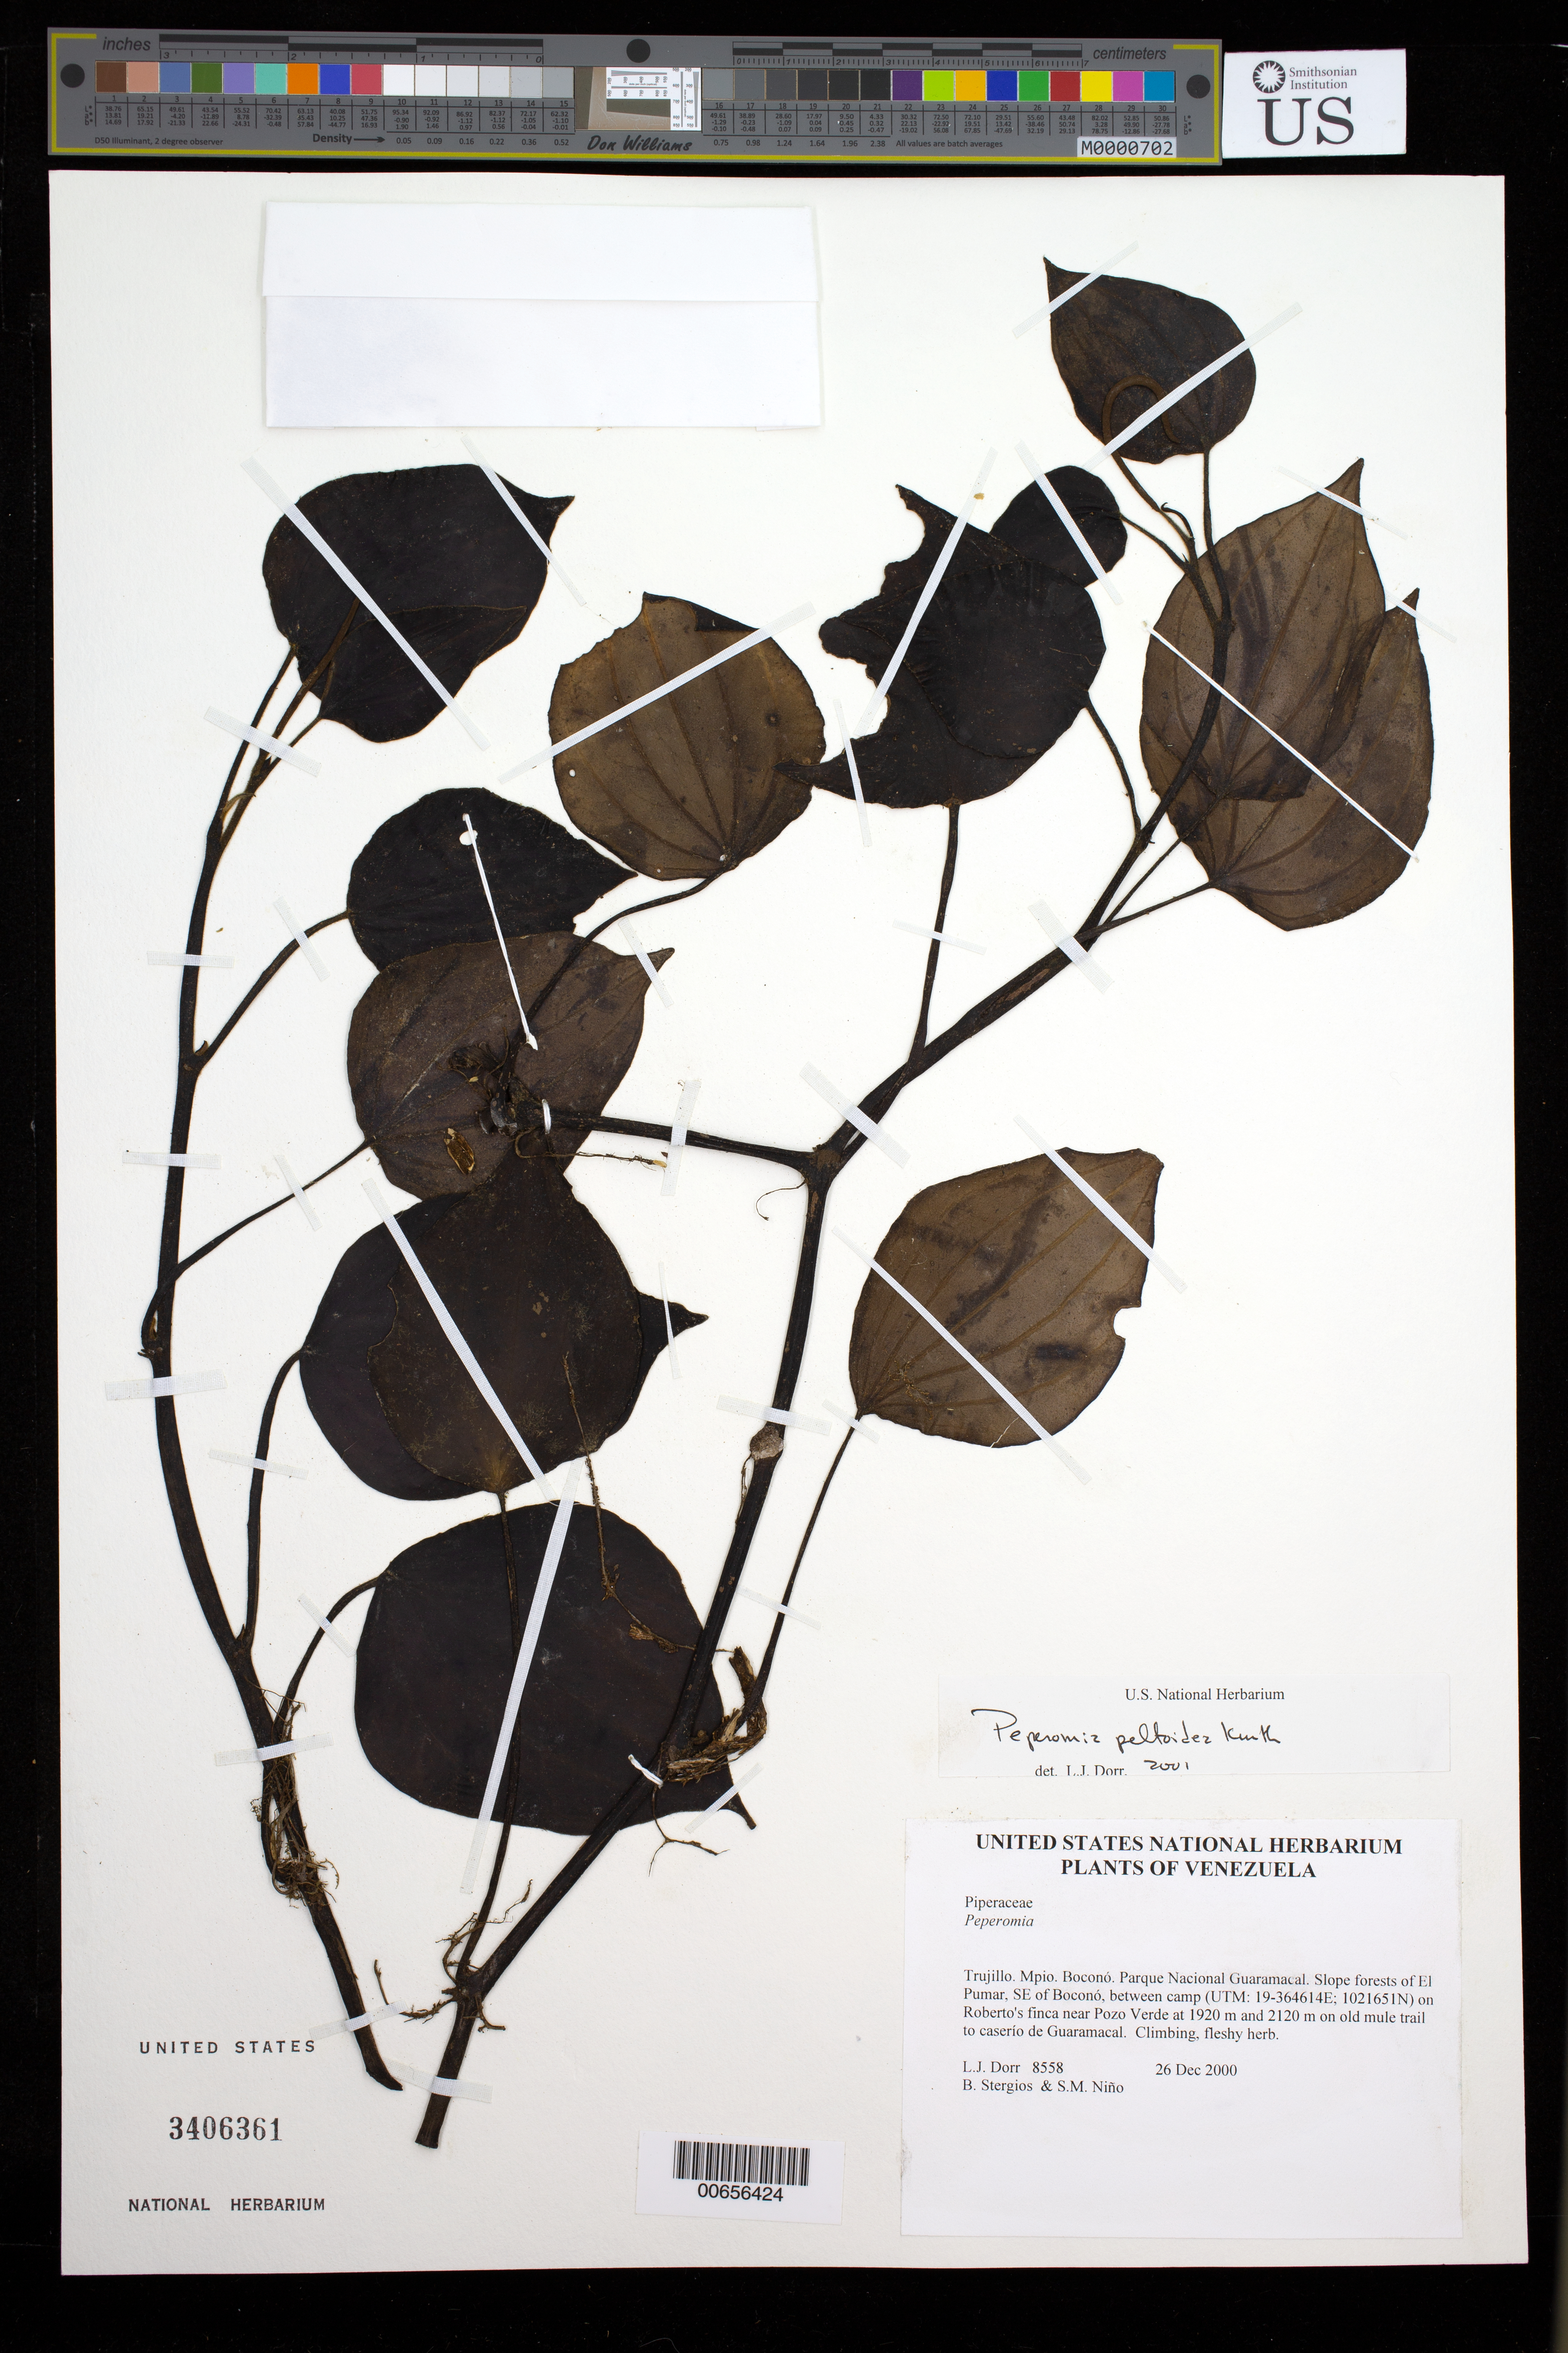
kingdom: Plantae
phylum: Tracheophyta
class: Magnoliopsida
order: Piperales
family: Piperaceae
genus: Peperomia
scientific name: Peperomia peltoidea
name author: Kunth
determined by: Dorr, L. J., (BOT), Smithsonian Institution - National Museum of Natural History (UNITED STATES)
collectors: L. J. Dorr, B. G. Stergios & S. M. Niño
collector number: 8558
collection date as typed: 26 Dec 2000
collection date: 2000-12-26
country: Venezuela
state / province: Trujillo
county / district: Boconó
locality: Parque Nacional Guaramacal. El Pumar, SE of Boconó, between camp on Roberto's finca near Pozo Verde at 1920 m and 2120 m on old mule trail to caserío de Guaramacal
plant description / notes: PORT, US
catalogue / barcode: US 3406361